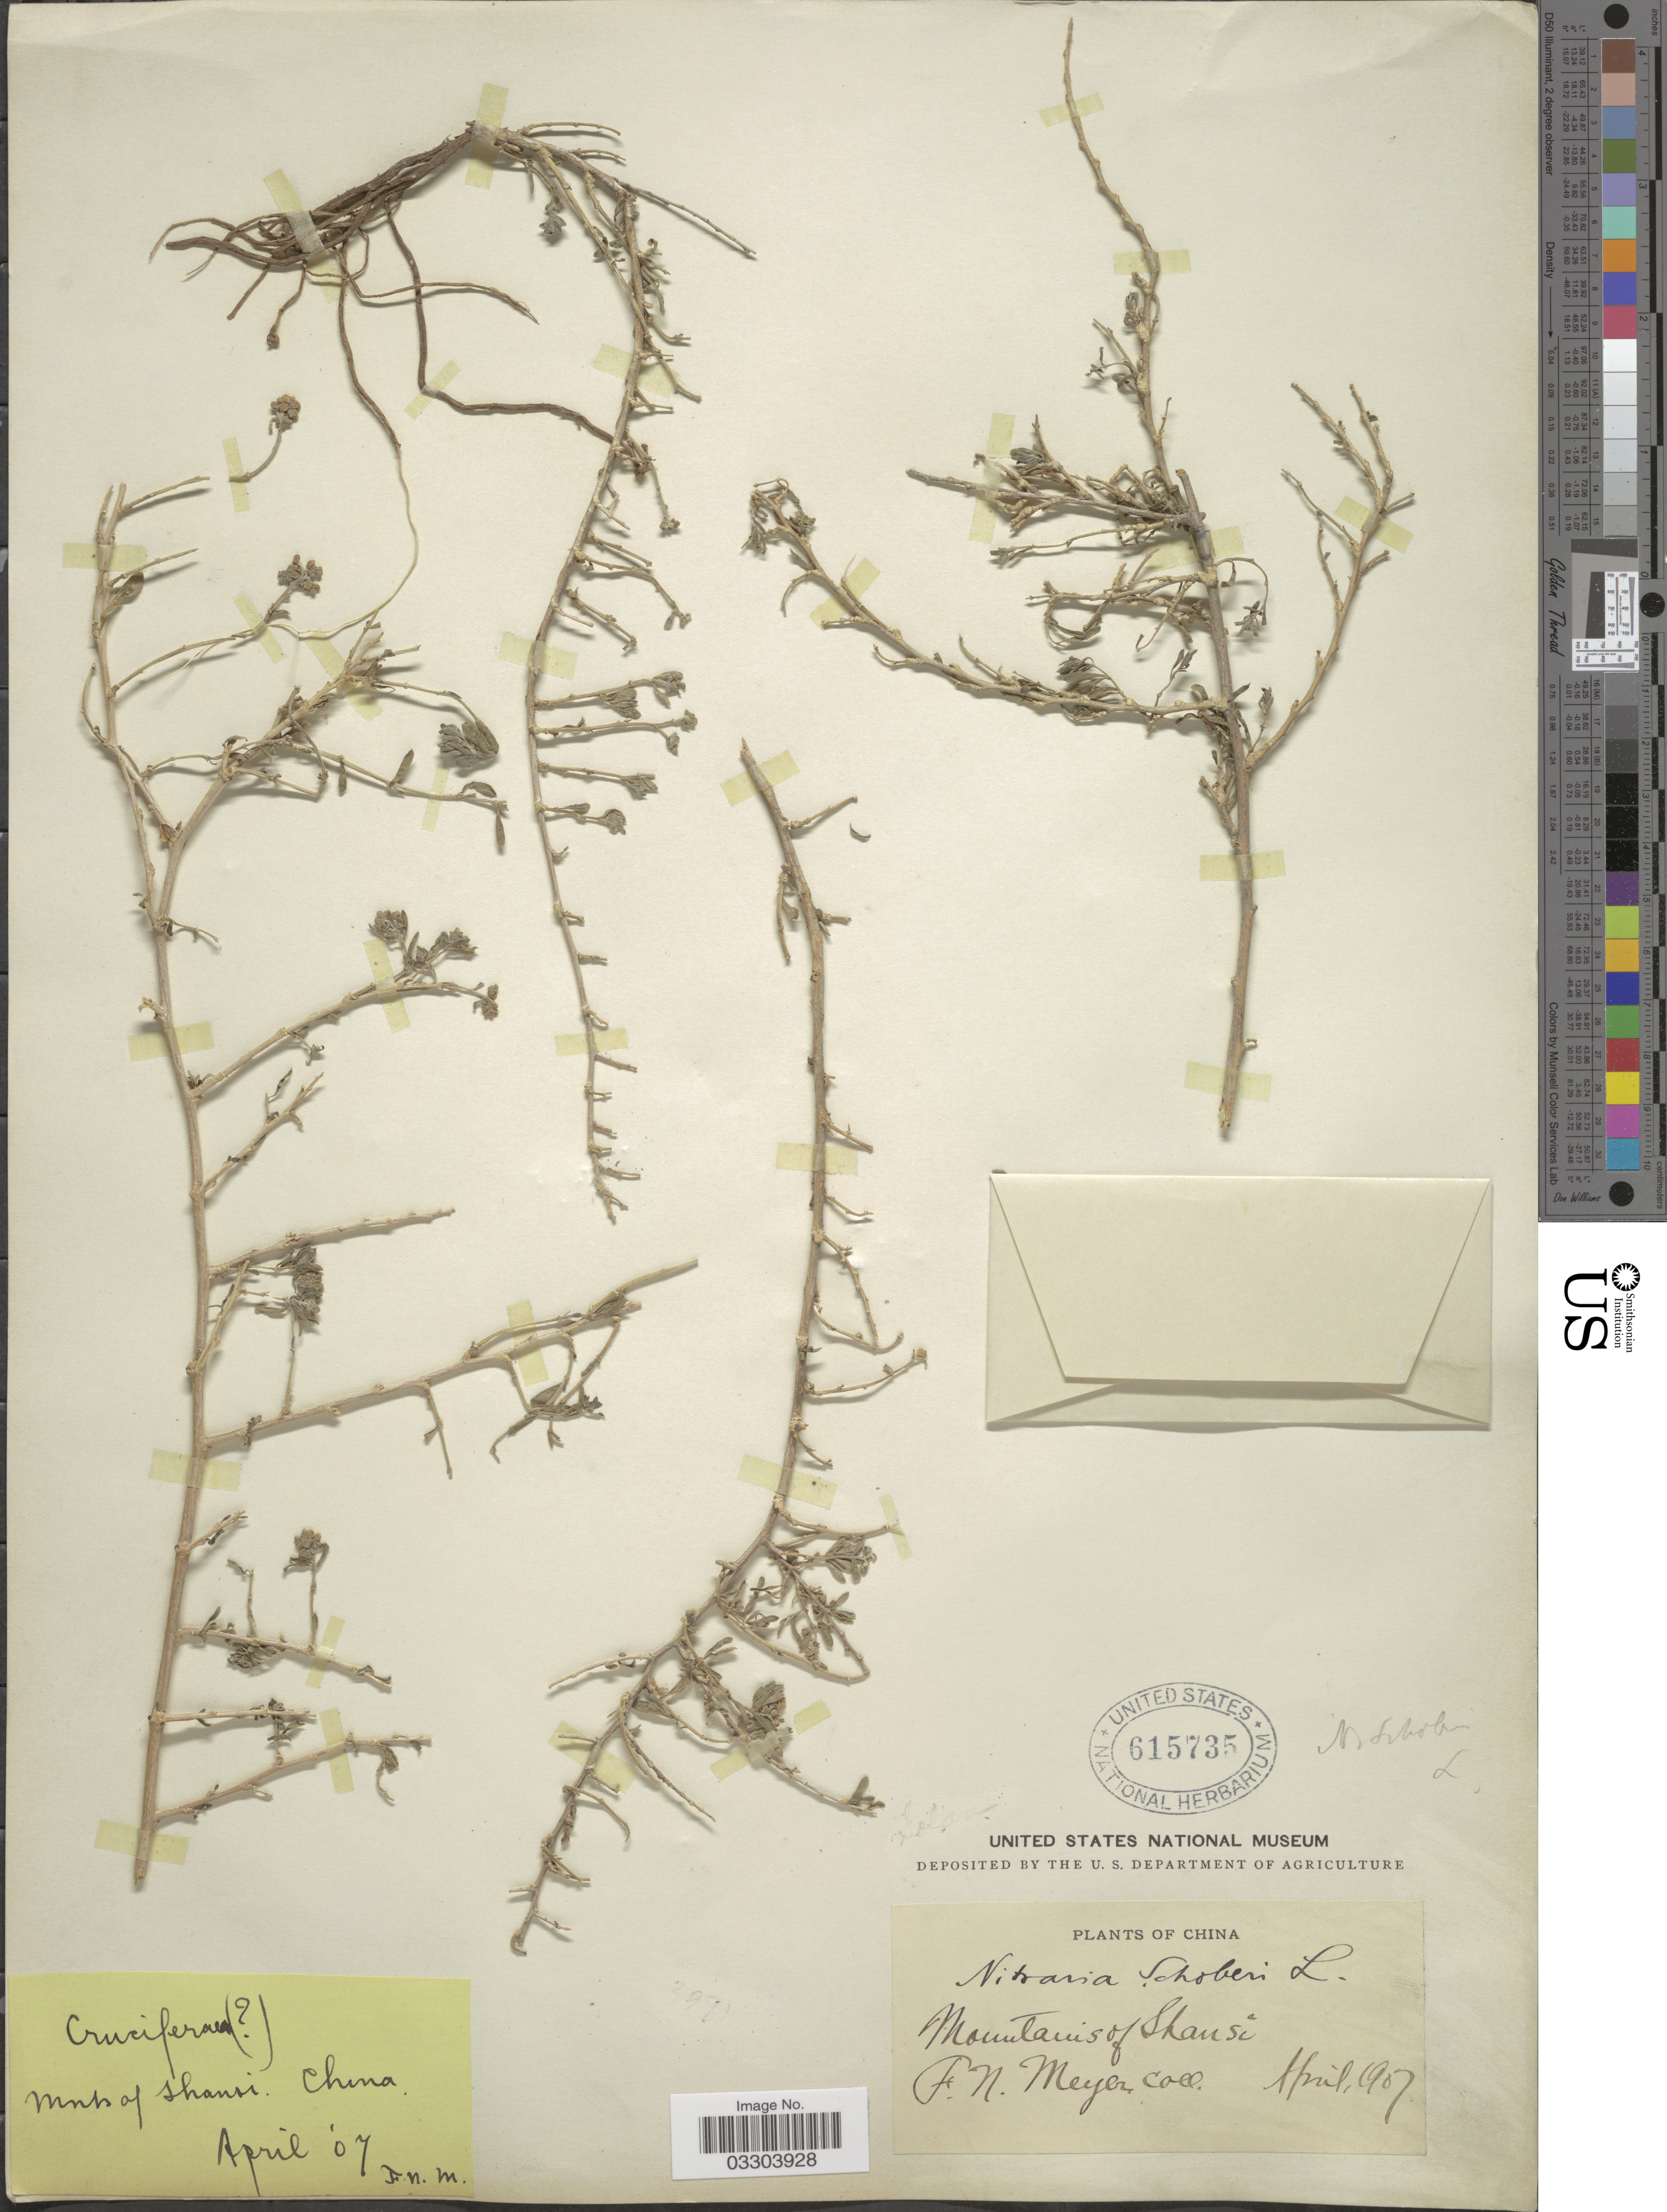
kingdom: Plantae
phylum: Tracheophyta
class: Magnoliopsida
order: Sapindales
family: Nitrariaceae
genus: Nitraria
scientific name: Nitraria schoberi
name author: L.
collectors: F. N. Meyer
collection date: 1907-04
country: China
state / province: Shanxi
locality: Mountains of Shansi.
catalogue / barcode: US 615735